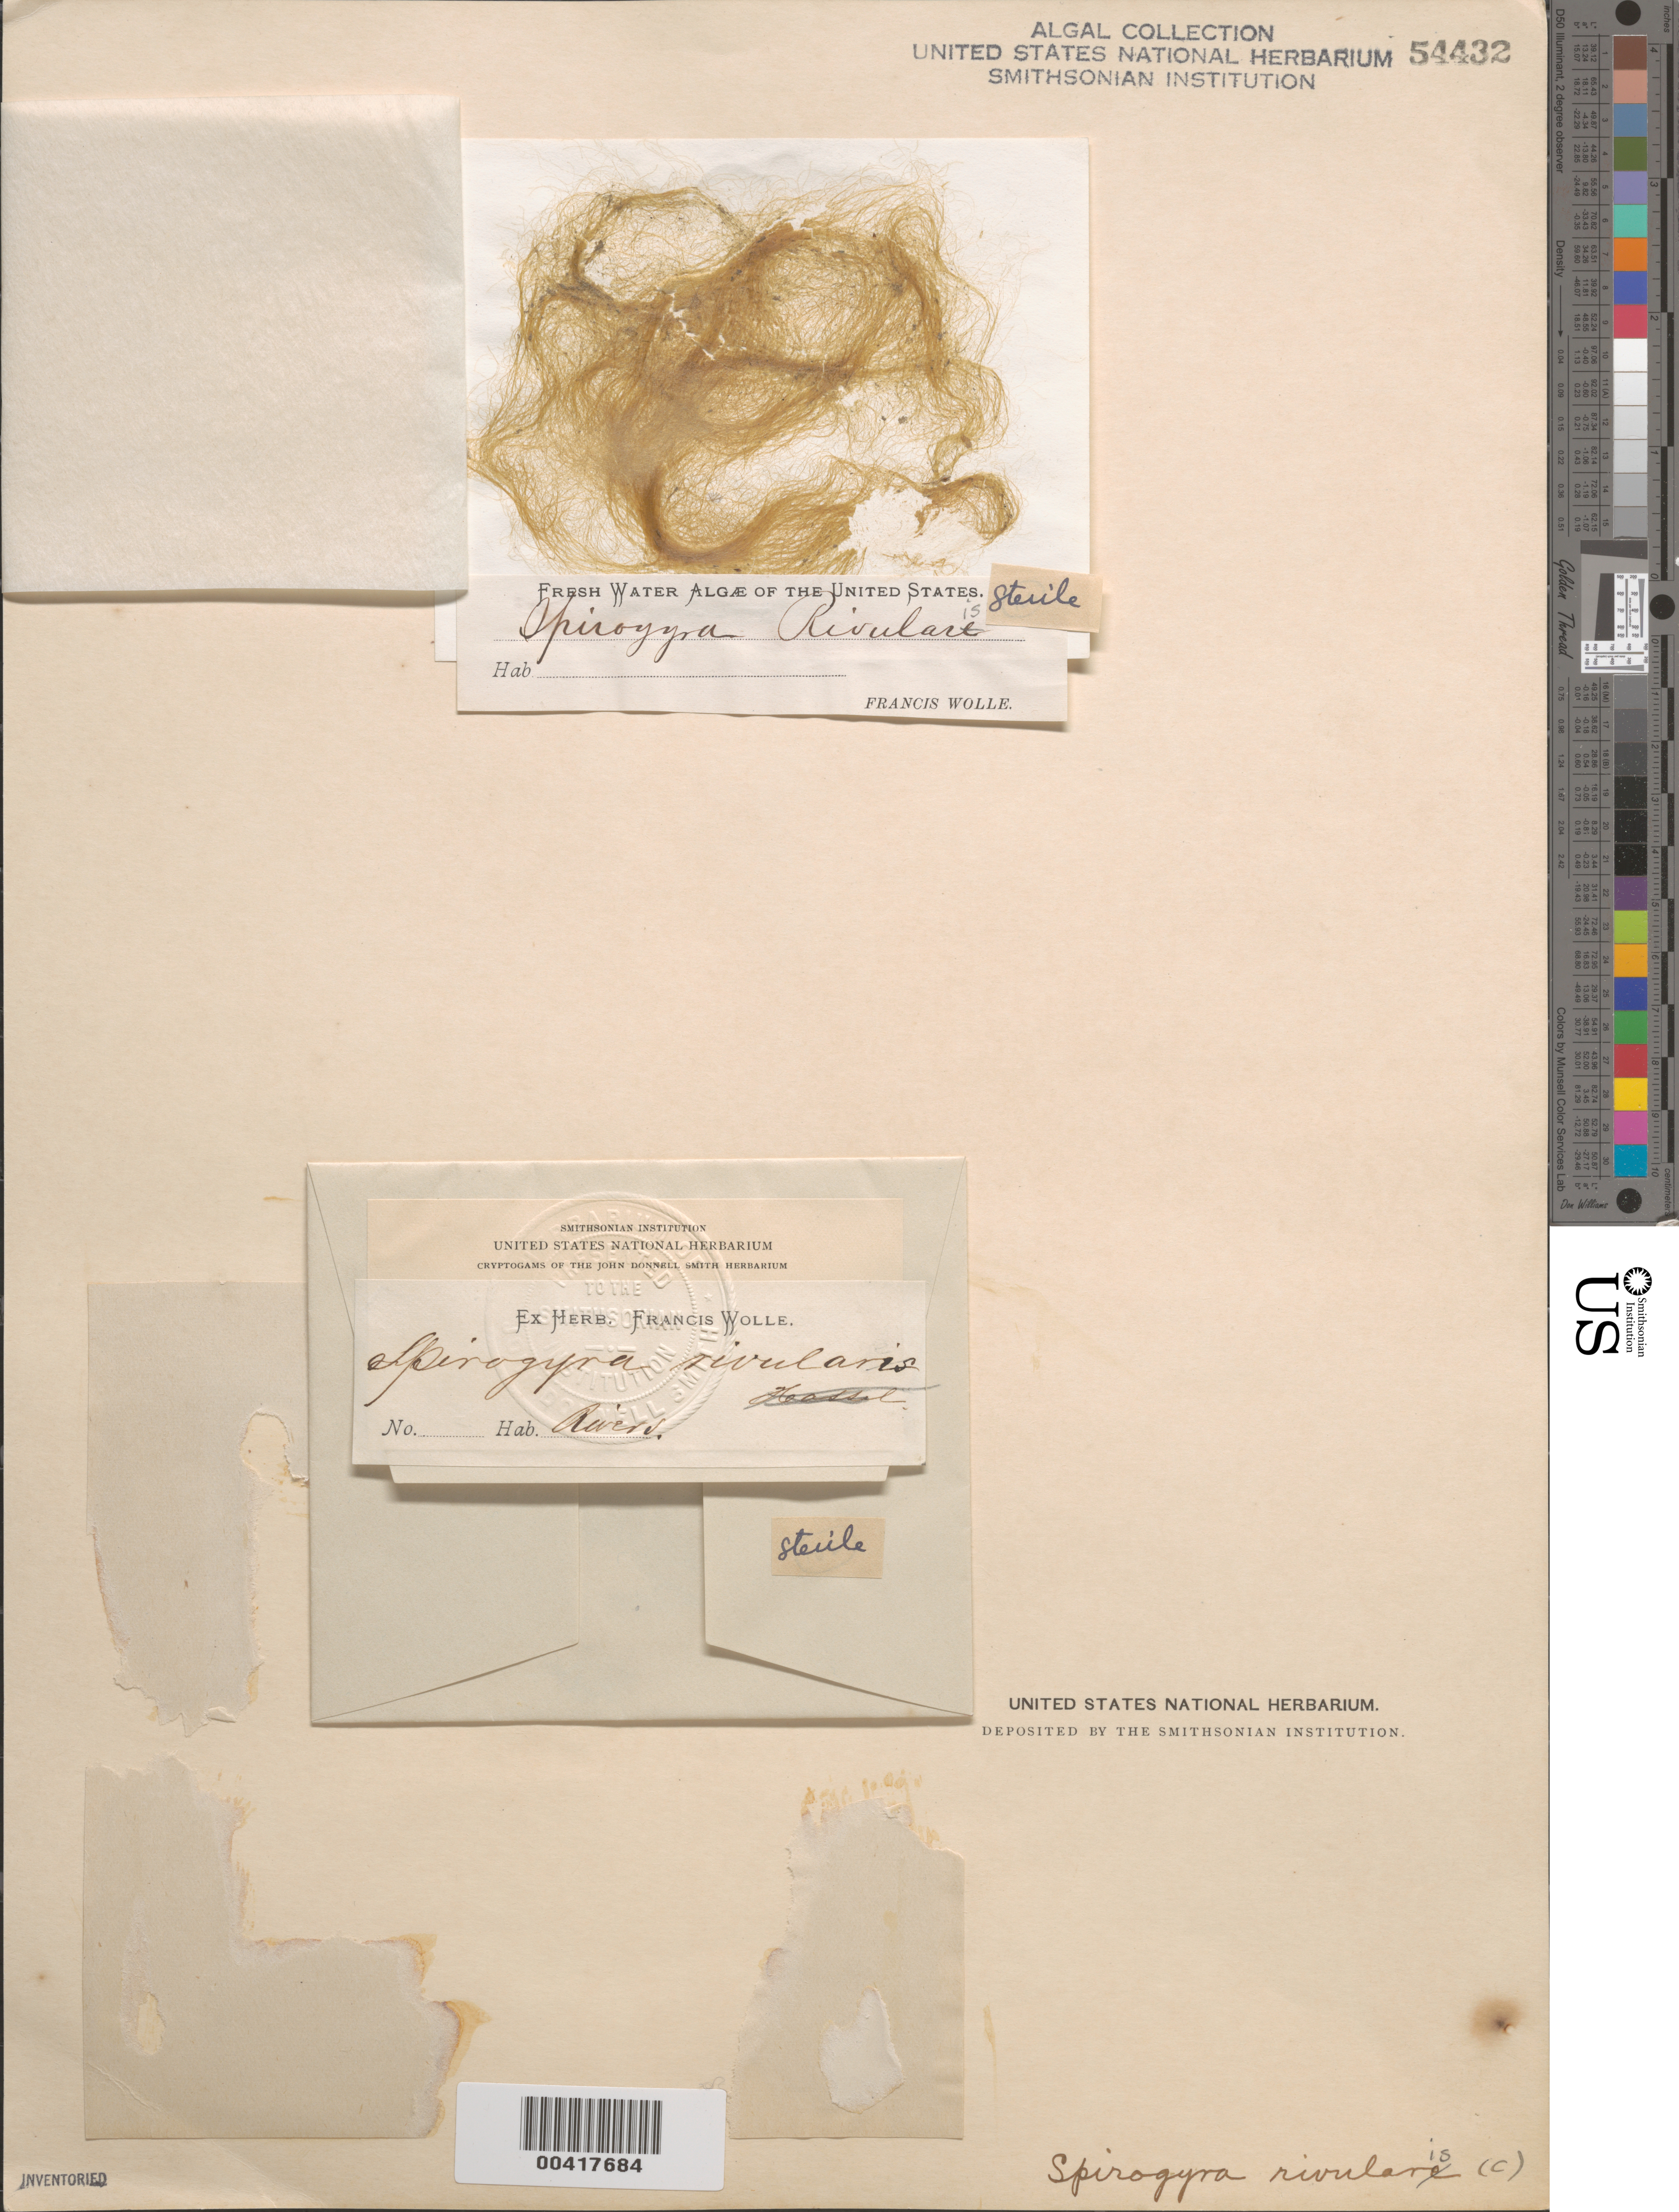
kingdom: Plantae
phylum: Charophyta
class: Zygnematophyceae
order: Zygnematales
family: Zygnemataceae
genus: Spirogyra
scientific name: Spirogyra rivularis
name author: (Hassall) Rabenh.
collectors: F. Wolle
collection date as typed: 18--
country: United States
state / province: Pennsylvania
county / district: Lehigh County / Northampton County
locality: Probably Bethlehem area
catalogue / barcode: US 54432